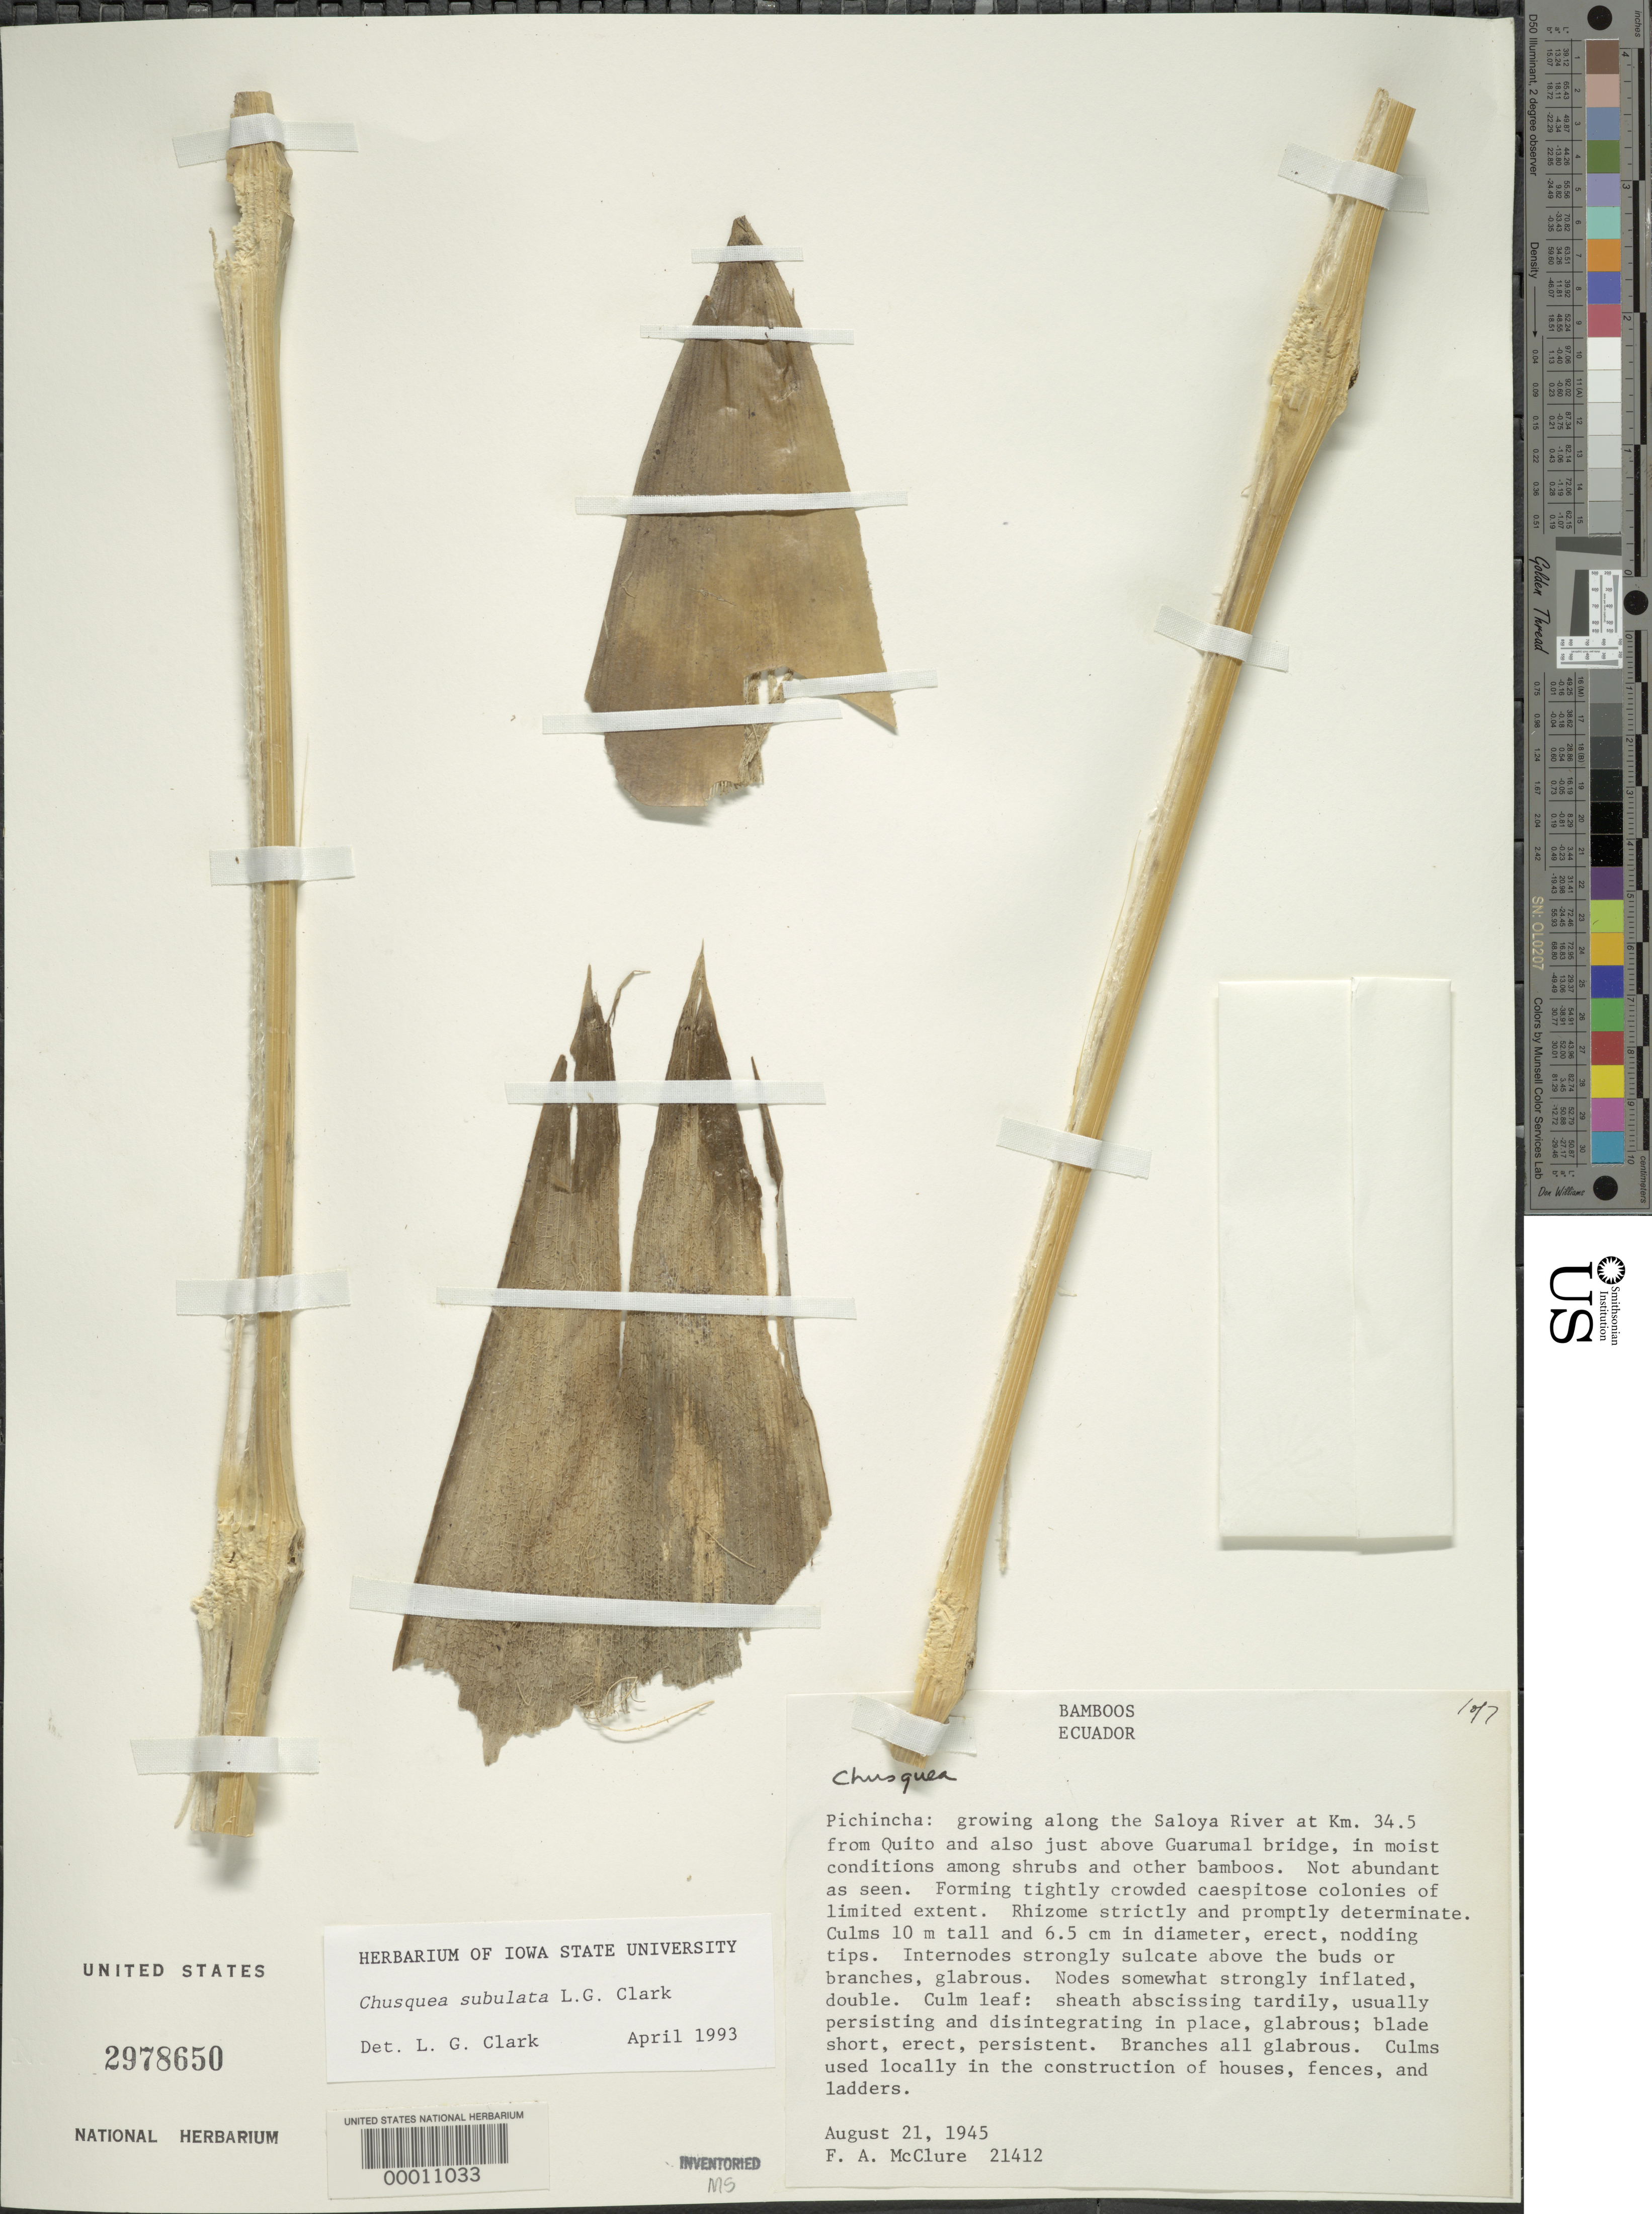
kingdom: Plantae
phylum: Tracheophyta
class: Liliopsida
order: Poales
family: Poaceae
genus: Chusquea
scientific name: Chusquea subulata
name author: L.G. Clark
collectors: F. A. McClure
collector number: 21412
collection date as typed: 21 Aug 1945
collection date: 1945-08-21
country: Ecuador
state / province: Pichincha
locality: Saloya River, quito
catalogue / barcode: US 2978650